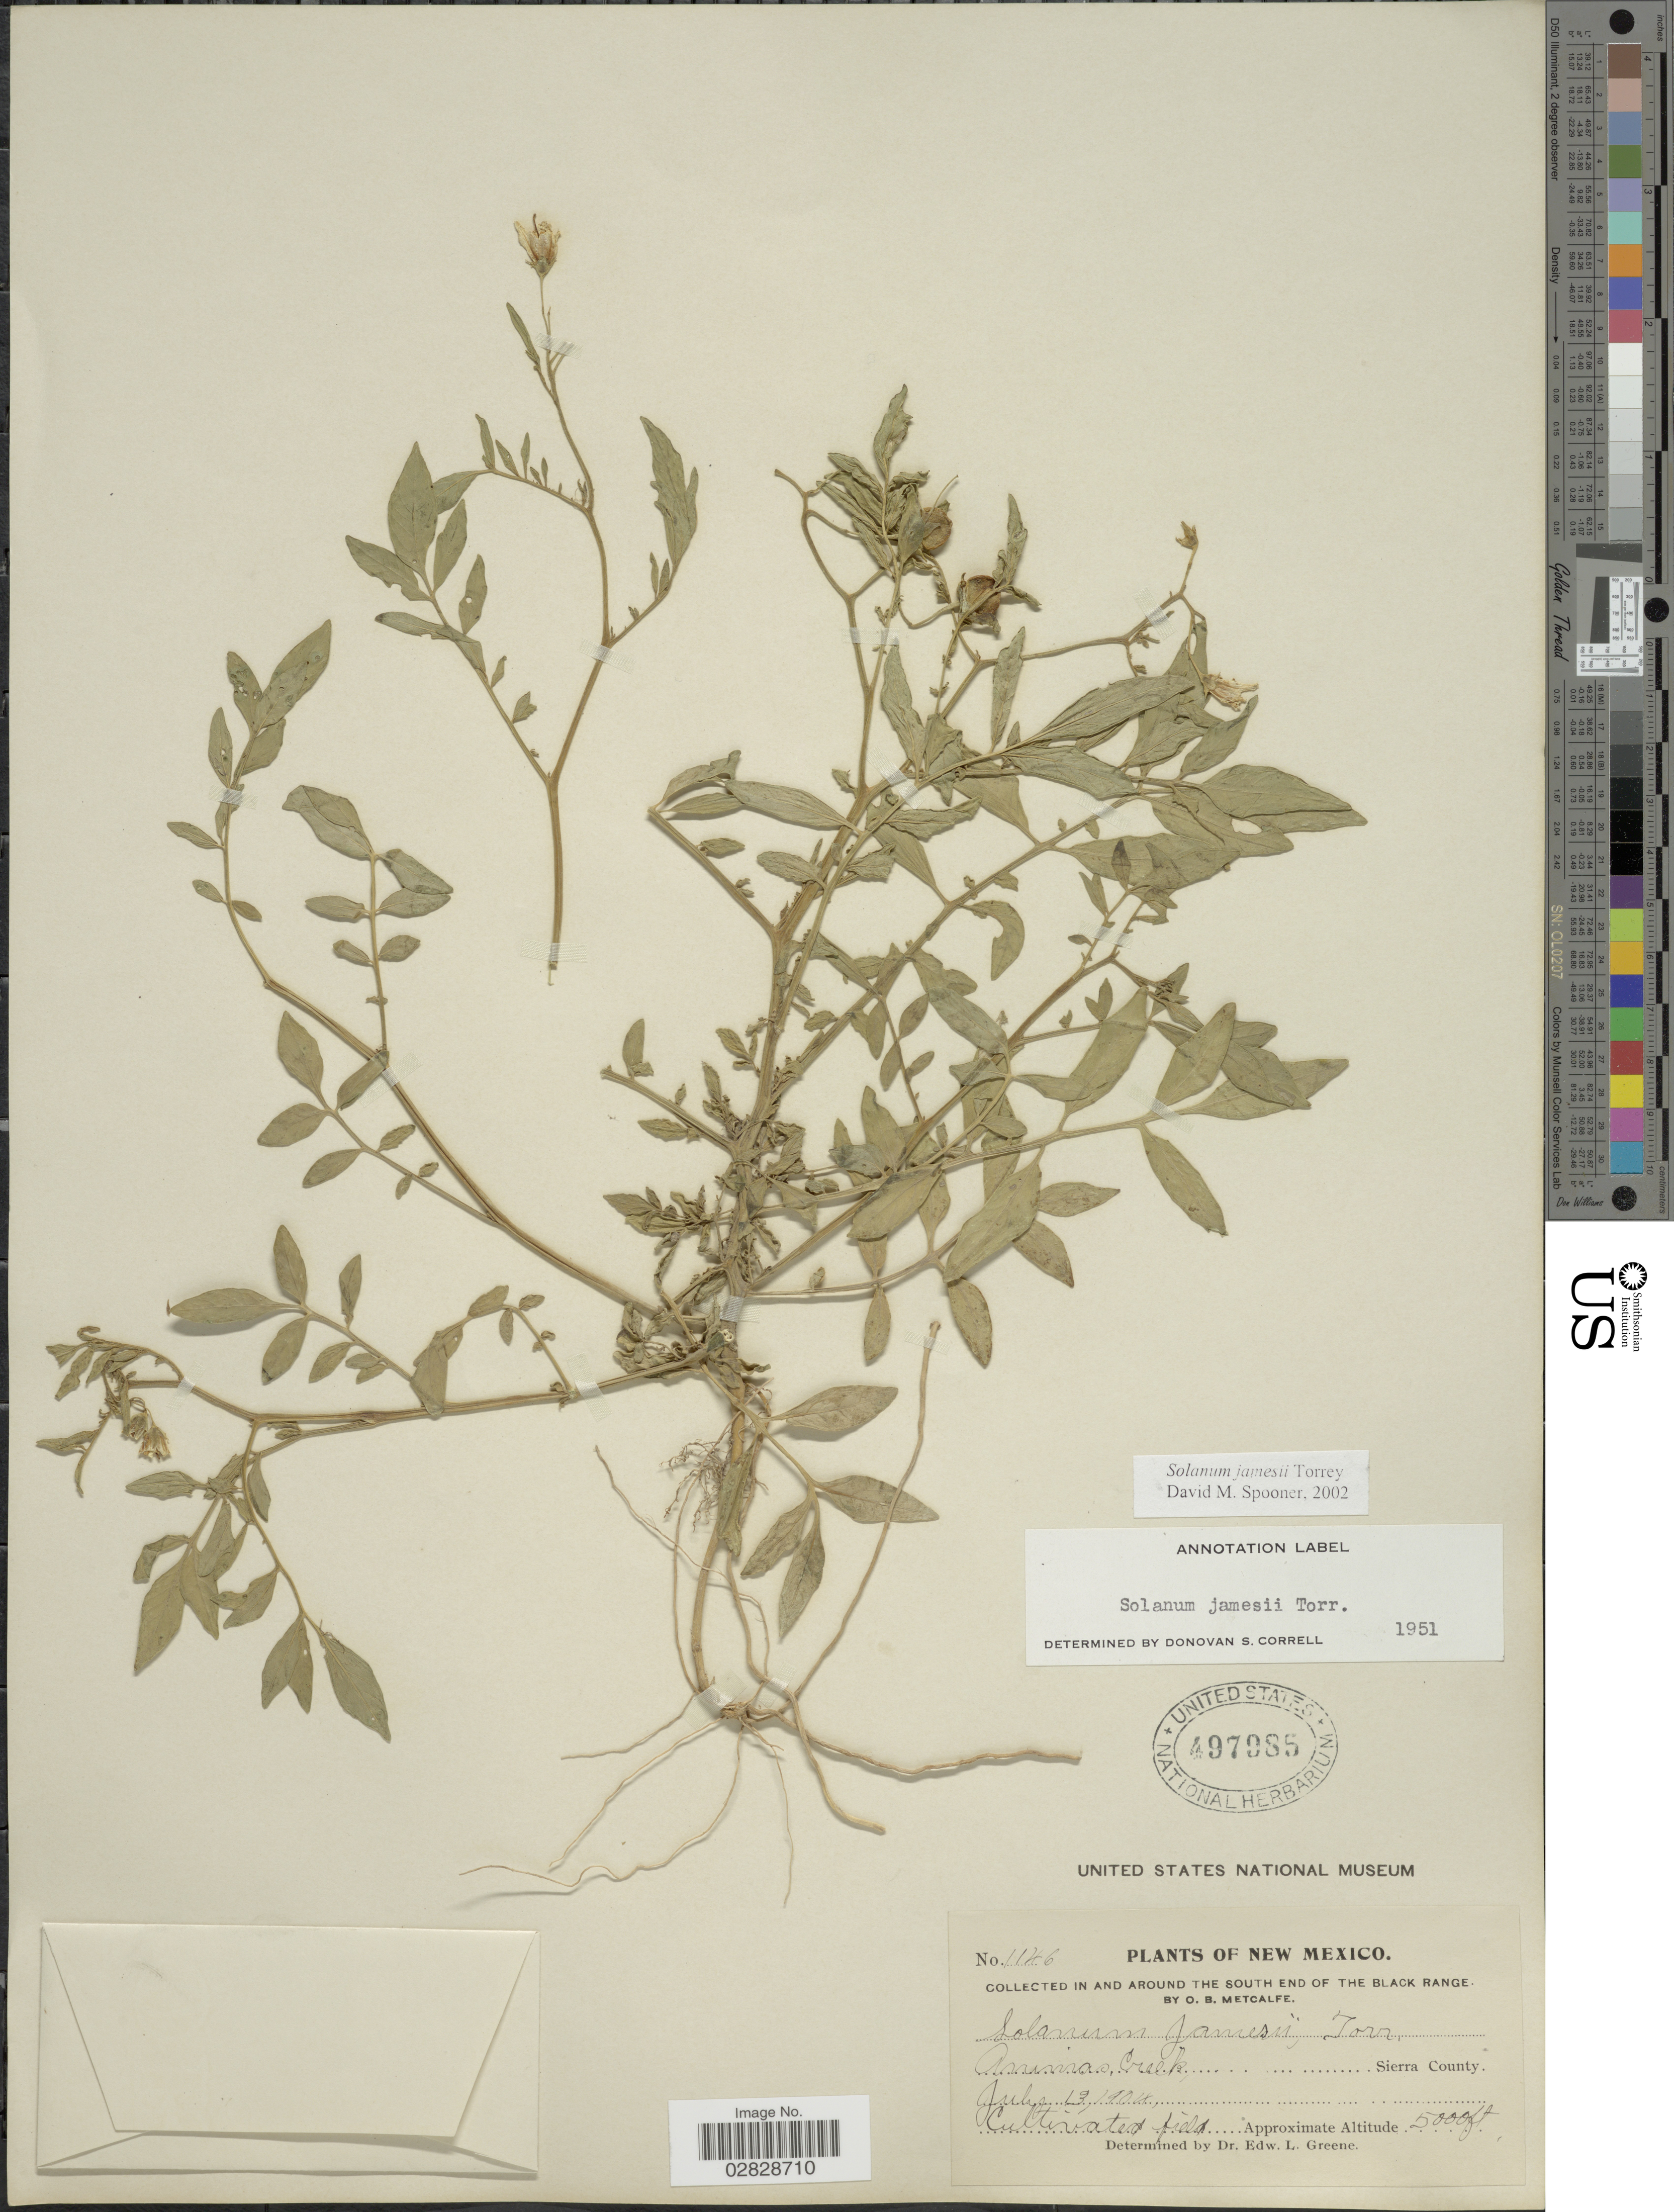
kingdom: Plantae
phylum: Tracheophyta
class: Magnoliopsida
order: Solanales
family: Solanaceae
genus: Solanum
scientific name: Solanum jamesii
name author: Torr.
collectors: O. B. Metcalfe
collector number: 1146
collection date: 1904-07-13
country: United States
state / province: New Mexico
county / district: Sierra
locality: Animas Creek, in and around the south end of the Black Range, Sierra County.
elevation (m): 1524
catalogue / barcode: US 497985